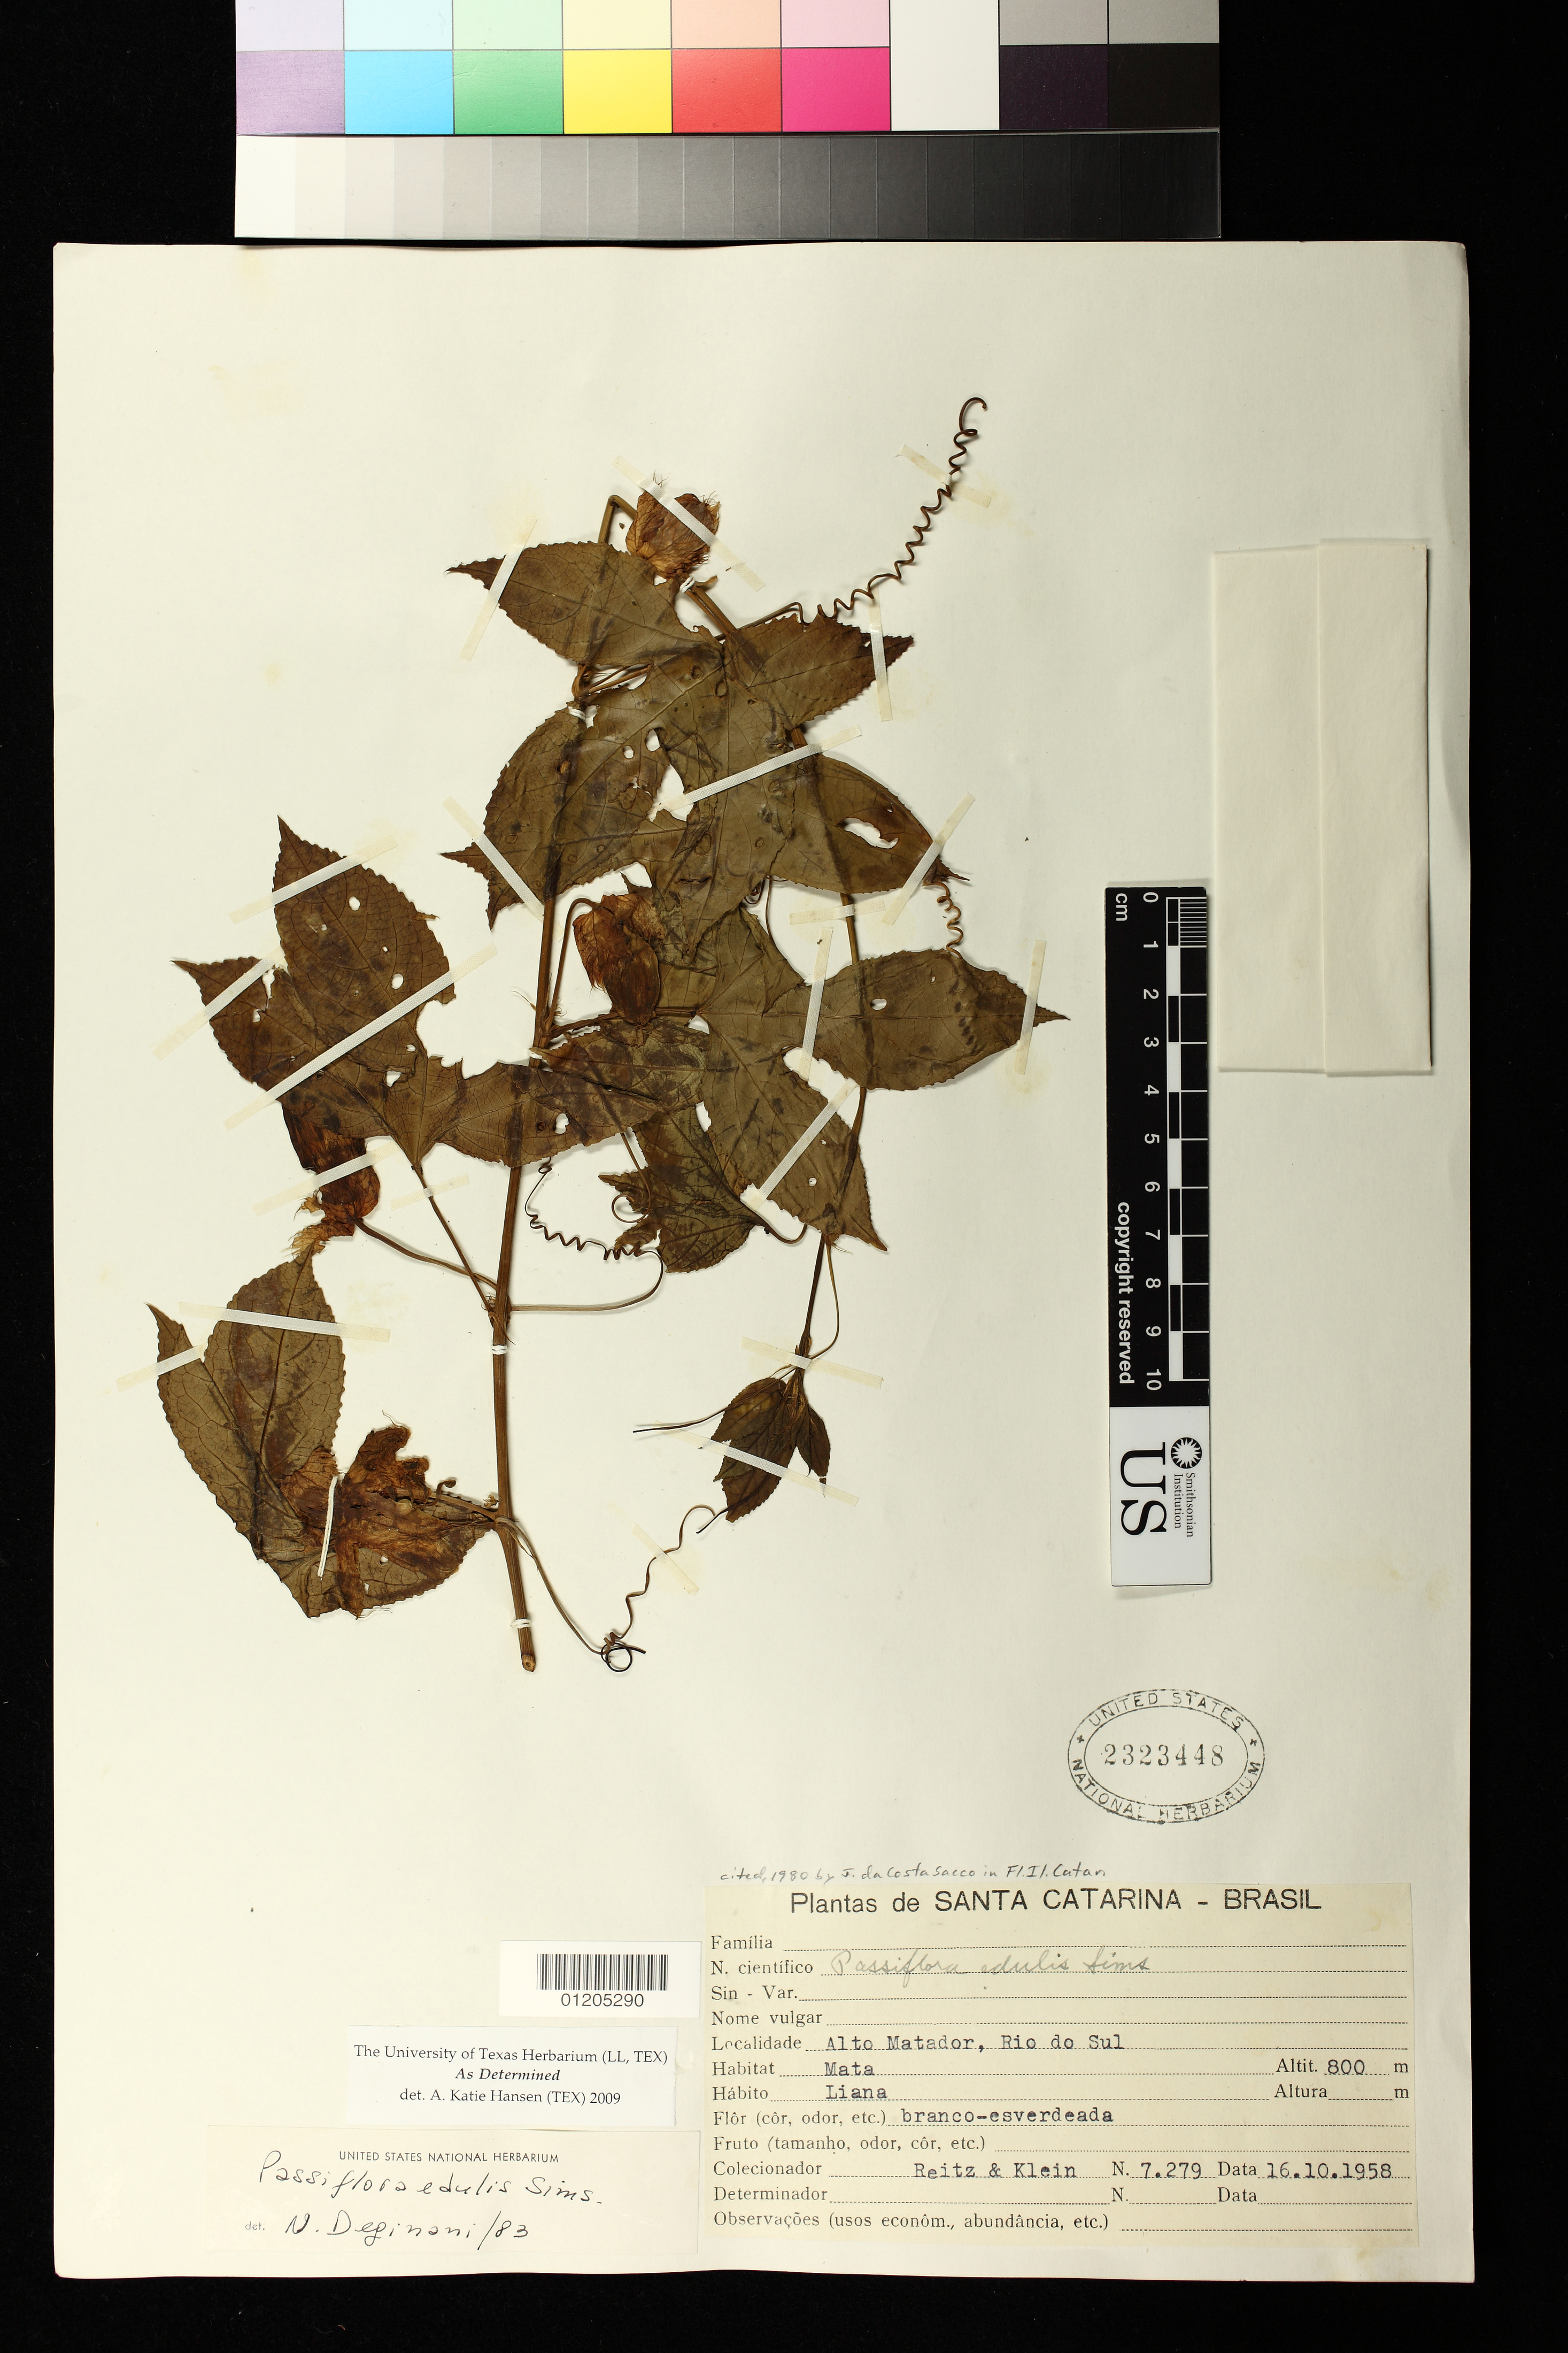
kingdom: Plantae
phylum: Tracheophyta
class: Magnoliopsida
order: Malpighiales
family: Passifloraceae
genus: Passiflora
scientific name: Passiflora edulis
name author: Sims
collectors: -- Reitz & Klein, --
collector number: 7.279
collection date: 1958-10-16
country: Brazil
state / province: Santa Catarina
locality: Alto Matador, Rio do Sul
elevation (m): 800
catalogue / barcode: US 2323448